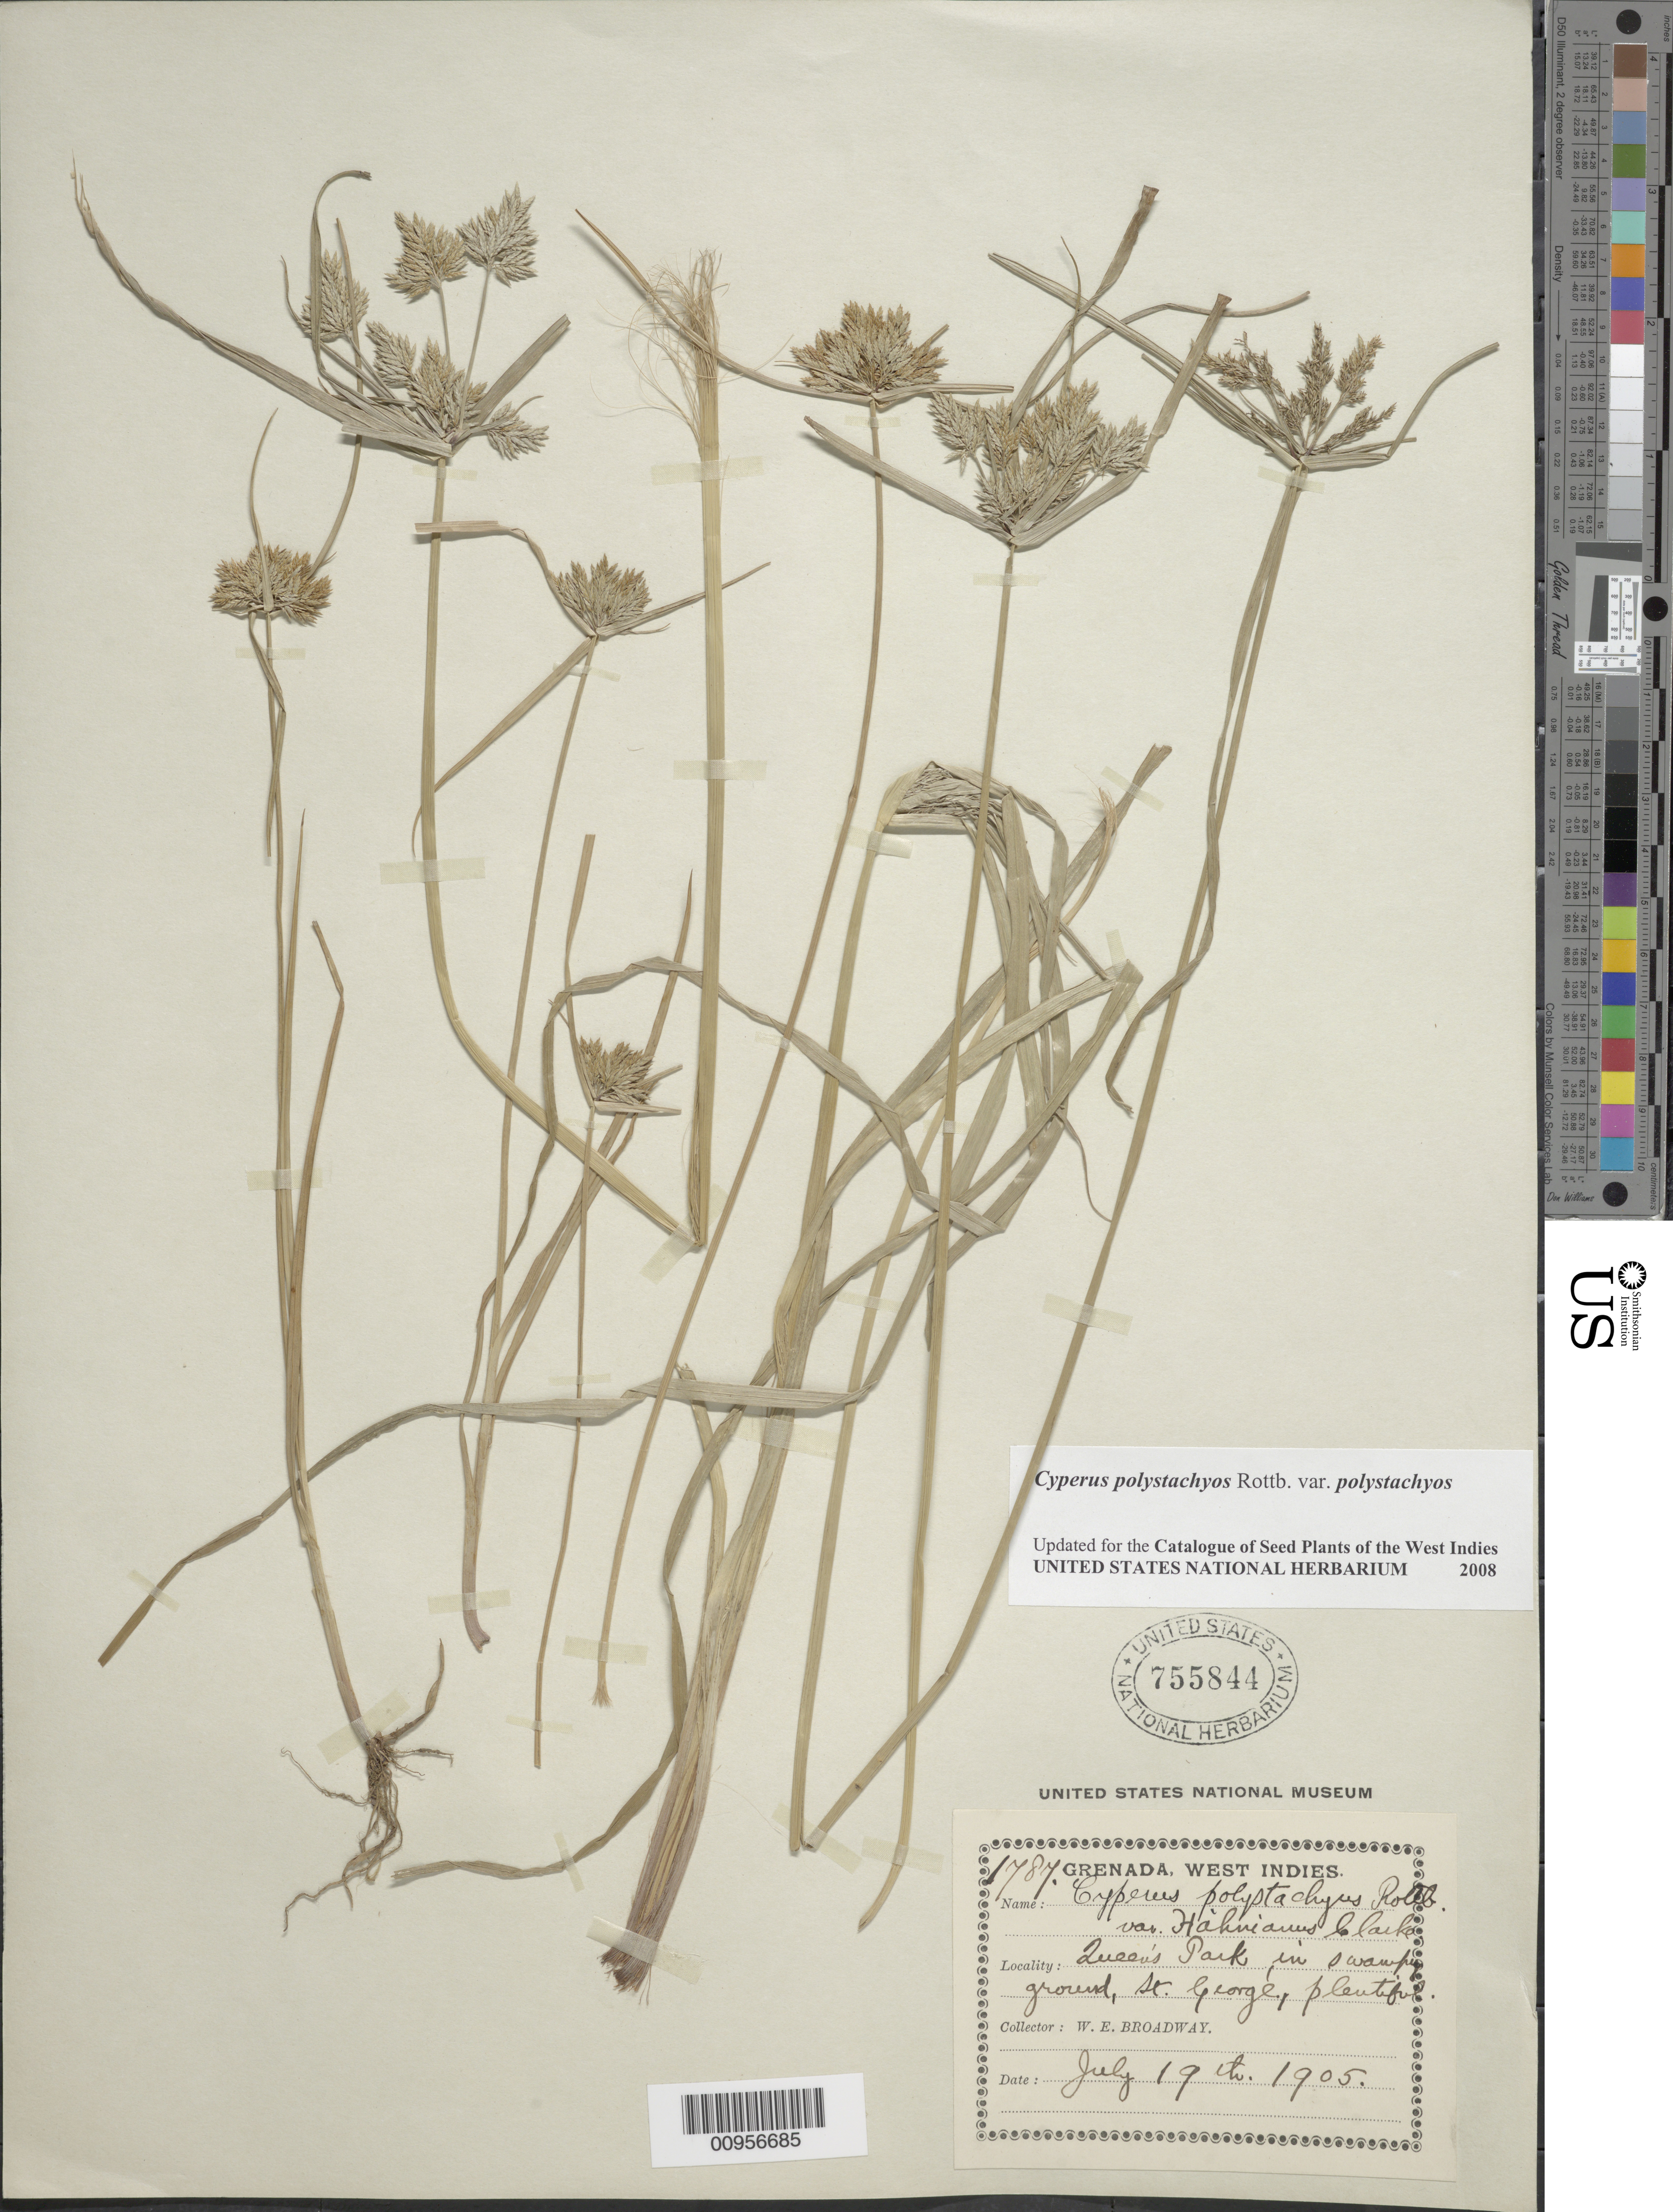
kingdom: Plantae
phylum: Tracheophyta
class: Liliopsida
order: Poales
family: Cyperaceae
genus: Cyperus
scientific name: Cyperus polystachyos var. polystachyos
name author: Rottb.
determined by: Strong, M. T., (US), Smithsonian Institution - National Museum of Natural History (UNITED STATES)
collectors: W. E. Broadway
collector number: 1787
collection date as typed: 19 Jul 1905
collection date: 1905-07-19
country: Grenada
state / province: Saint George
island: Grenada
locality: Queen's Park, ín swamp ground, St. George's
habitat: In swamp ground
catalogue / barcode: US 755844